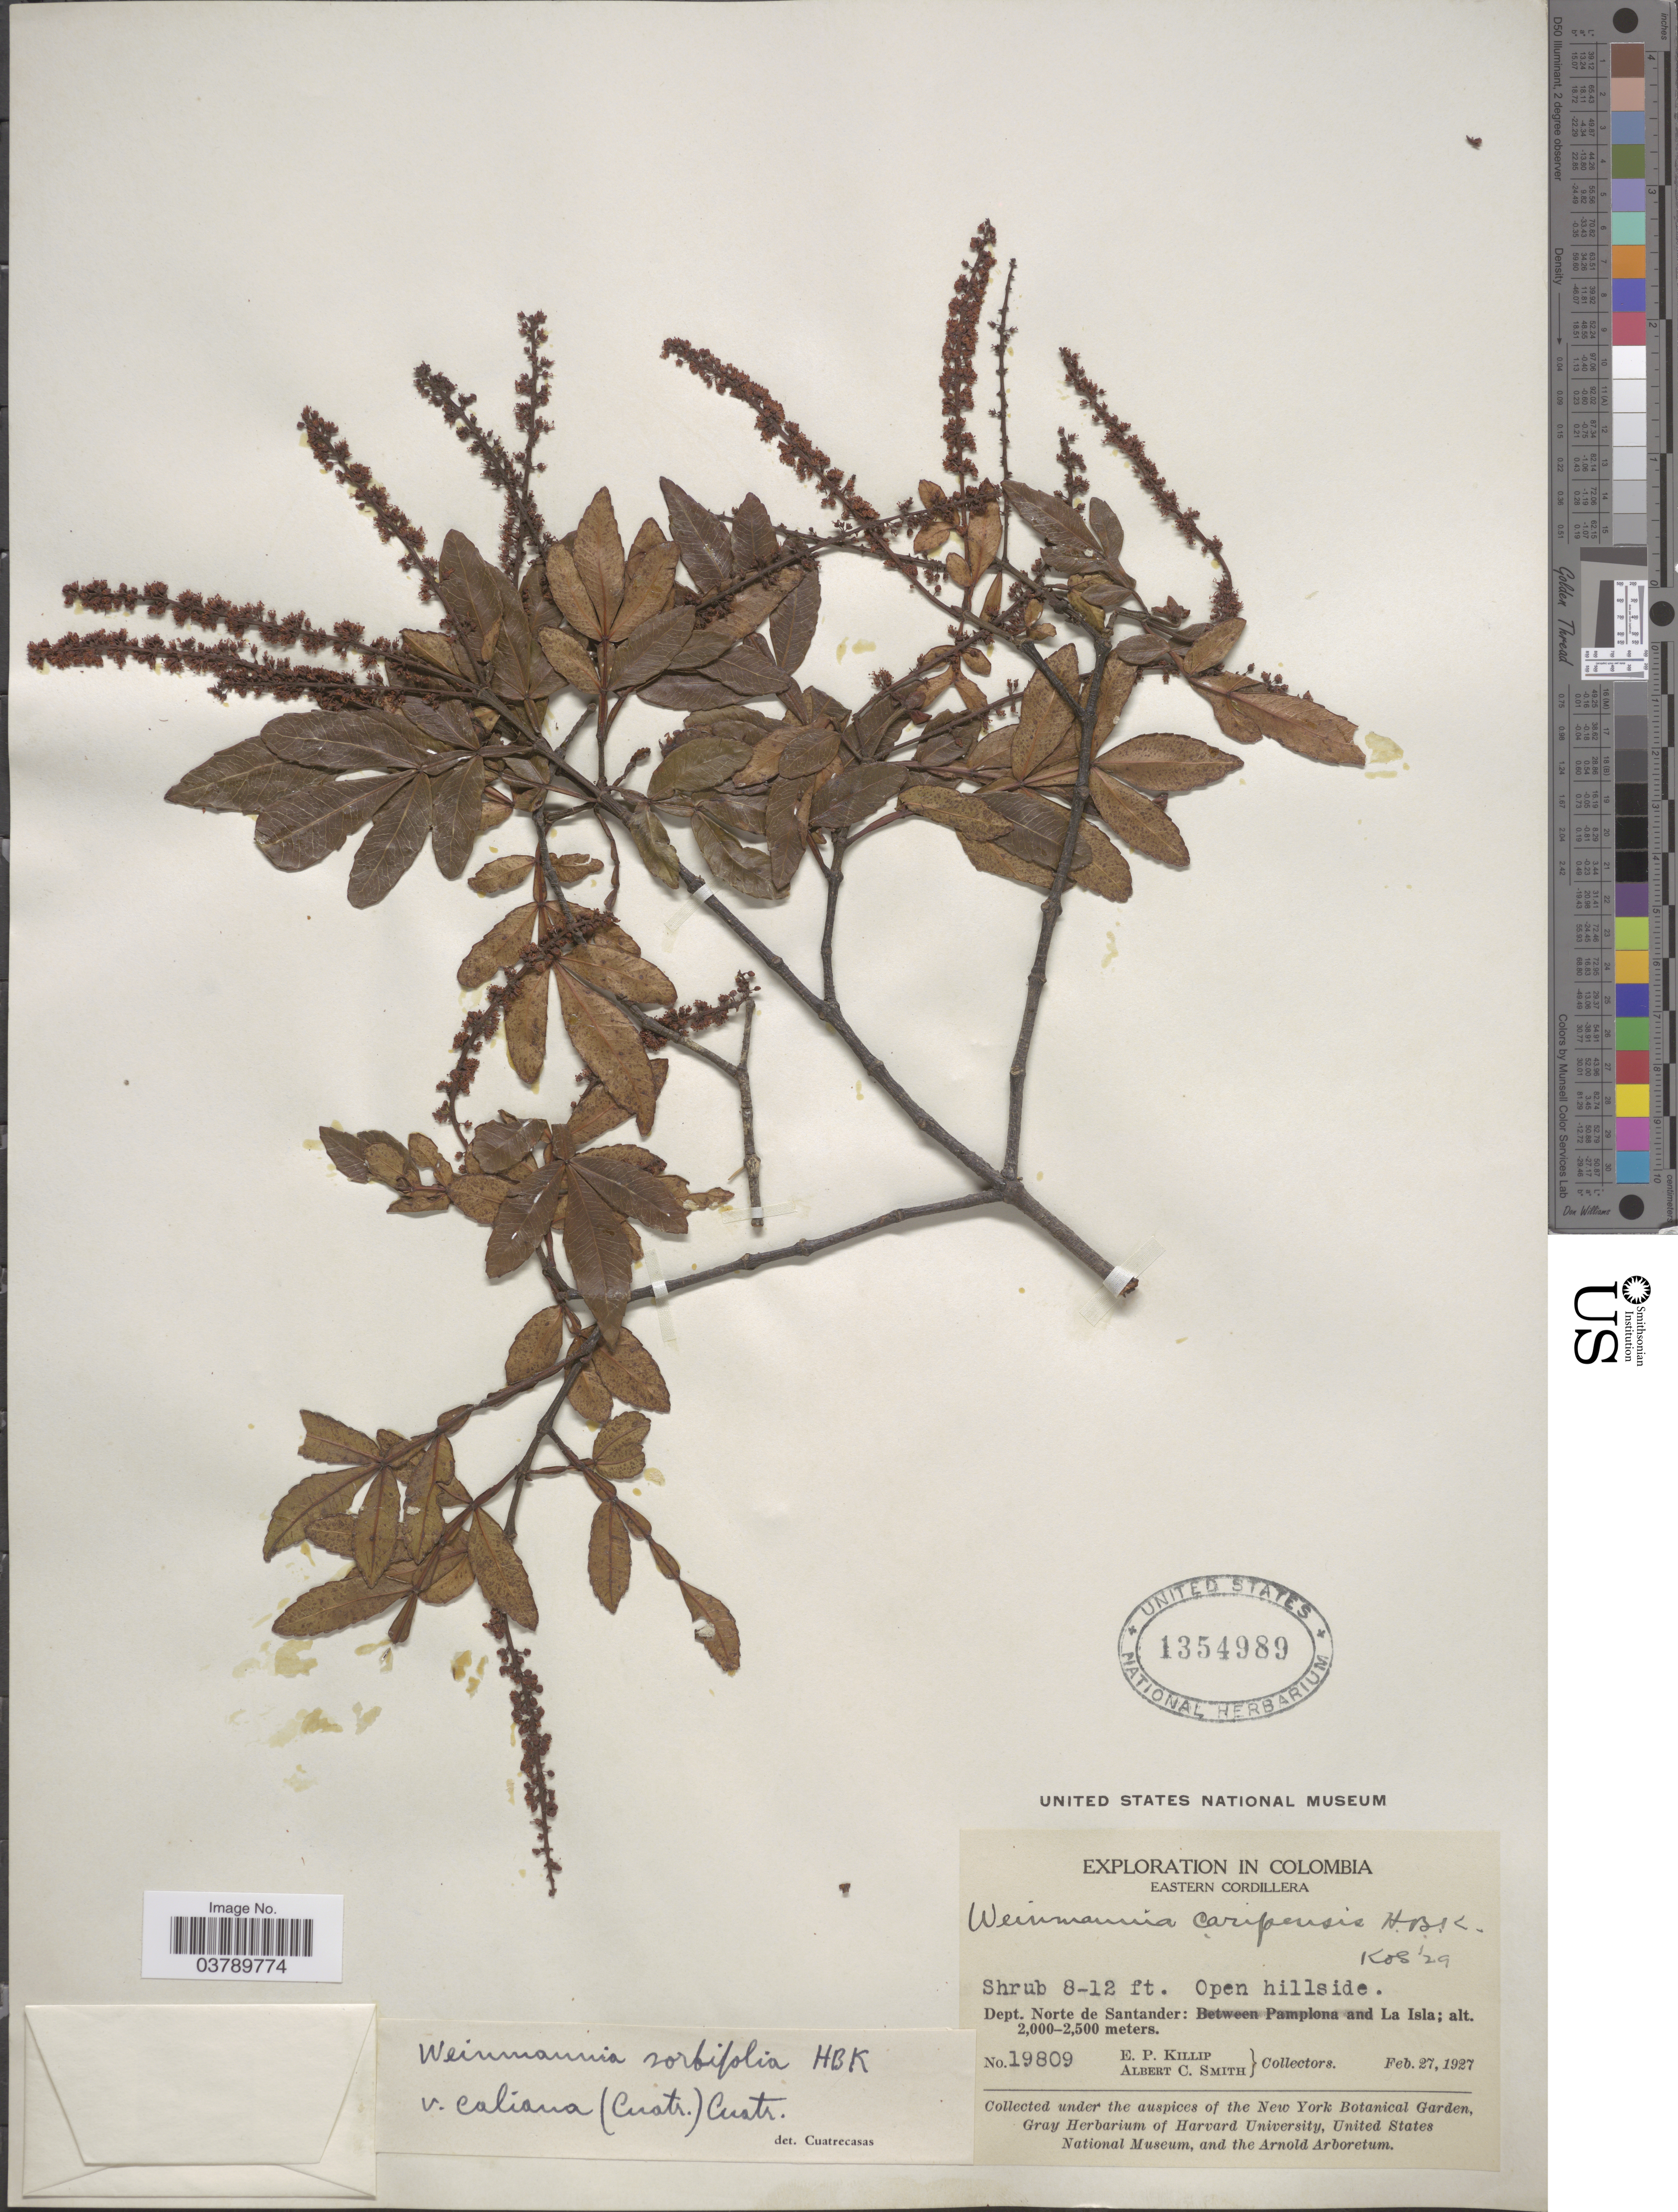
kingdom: Plantae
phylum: Tracheophyta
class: Magnoliopsida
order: Oxalidales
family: Cunoniaceae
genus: Weinmannia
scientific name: Weinmannia sorbifolia var. sorbifolia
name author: Kunth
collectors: E. P. Killip & A. C. Smith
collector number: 19809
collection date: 1927-02-27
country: Colombia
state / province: Norte de Santander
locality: Eastern Cordillera. Dept. Norte de Santander: La Isla.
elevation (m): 2000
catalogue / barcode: US 1354989